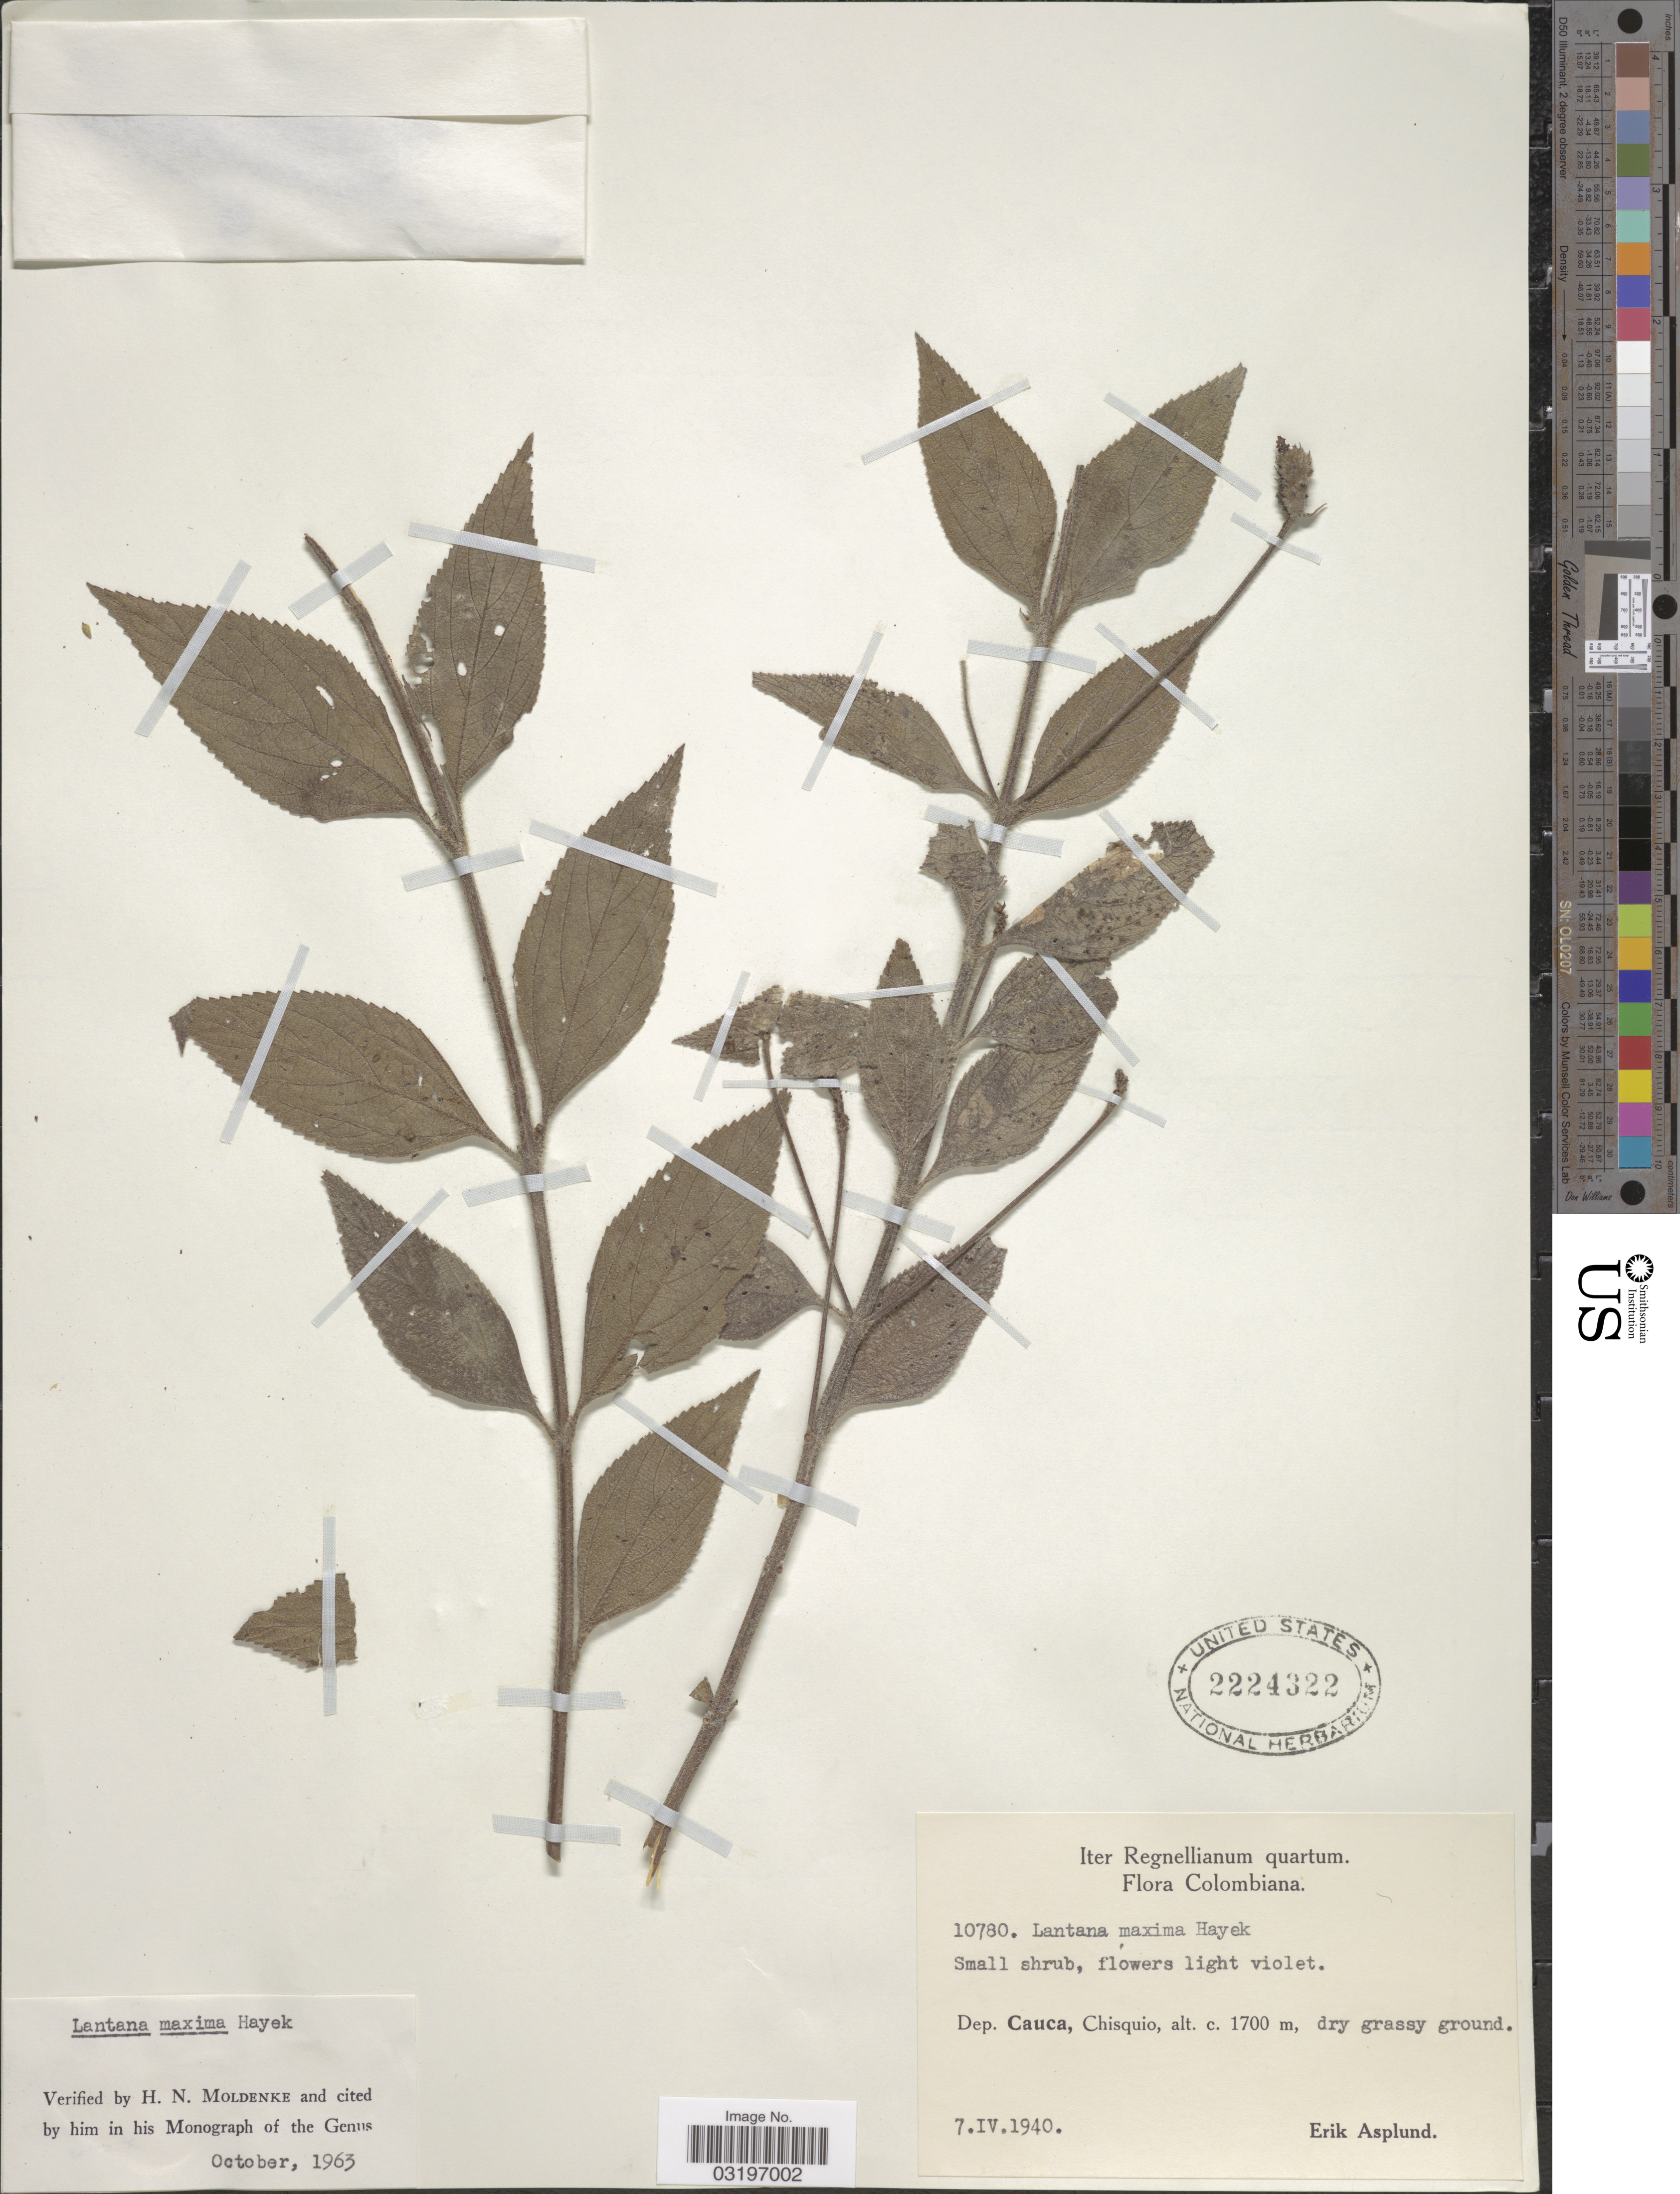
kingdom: Plantae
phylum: Tracheophyta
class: Magnoliopsida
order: Lamiales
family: Verbenaceae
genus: Lantana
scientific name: Lantana maxima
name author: Hayek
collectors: E. Asplund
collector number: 10780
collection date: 1940-04-07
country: Colombia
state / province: Cauca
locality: Dep. Cauca, Chisquio.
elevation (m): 1700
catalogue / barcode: US 2224322